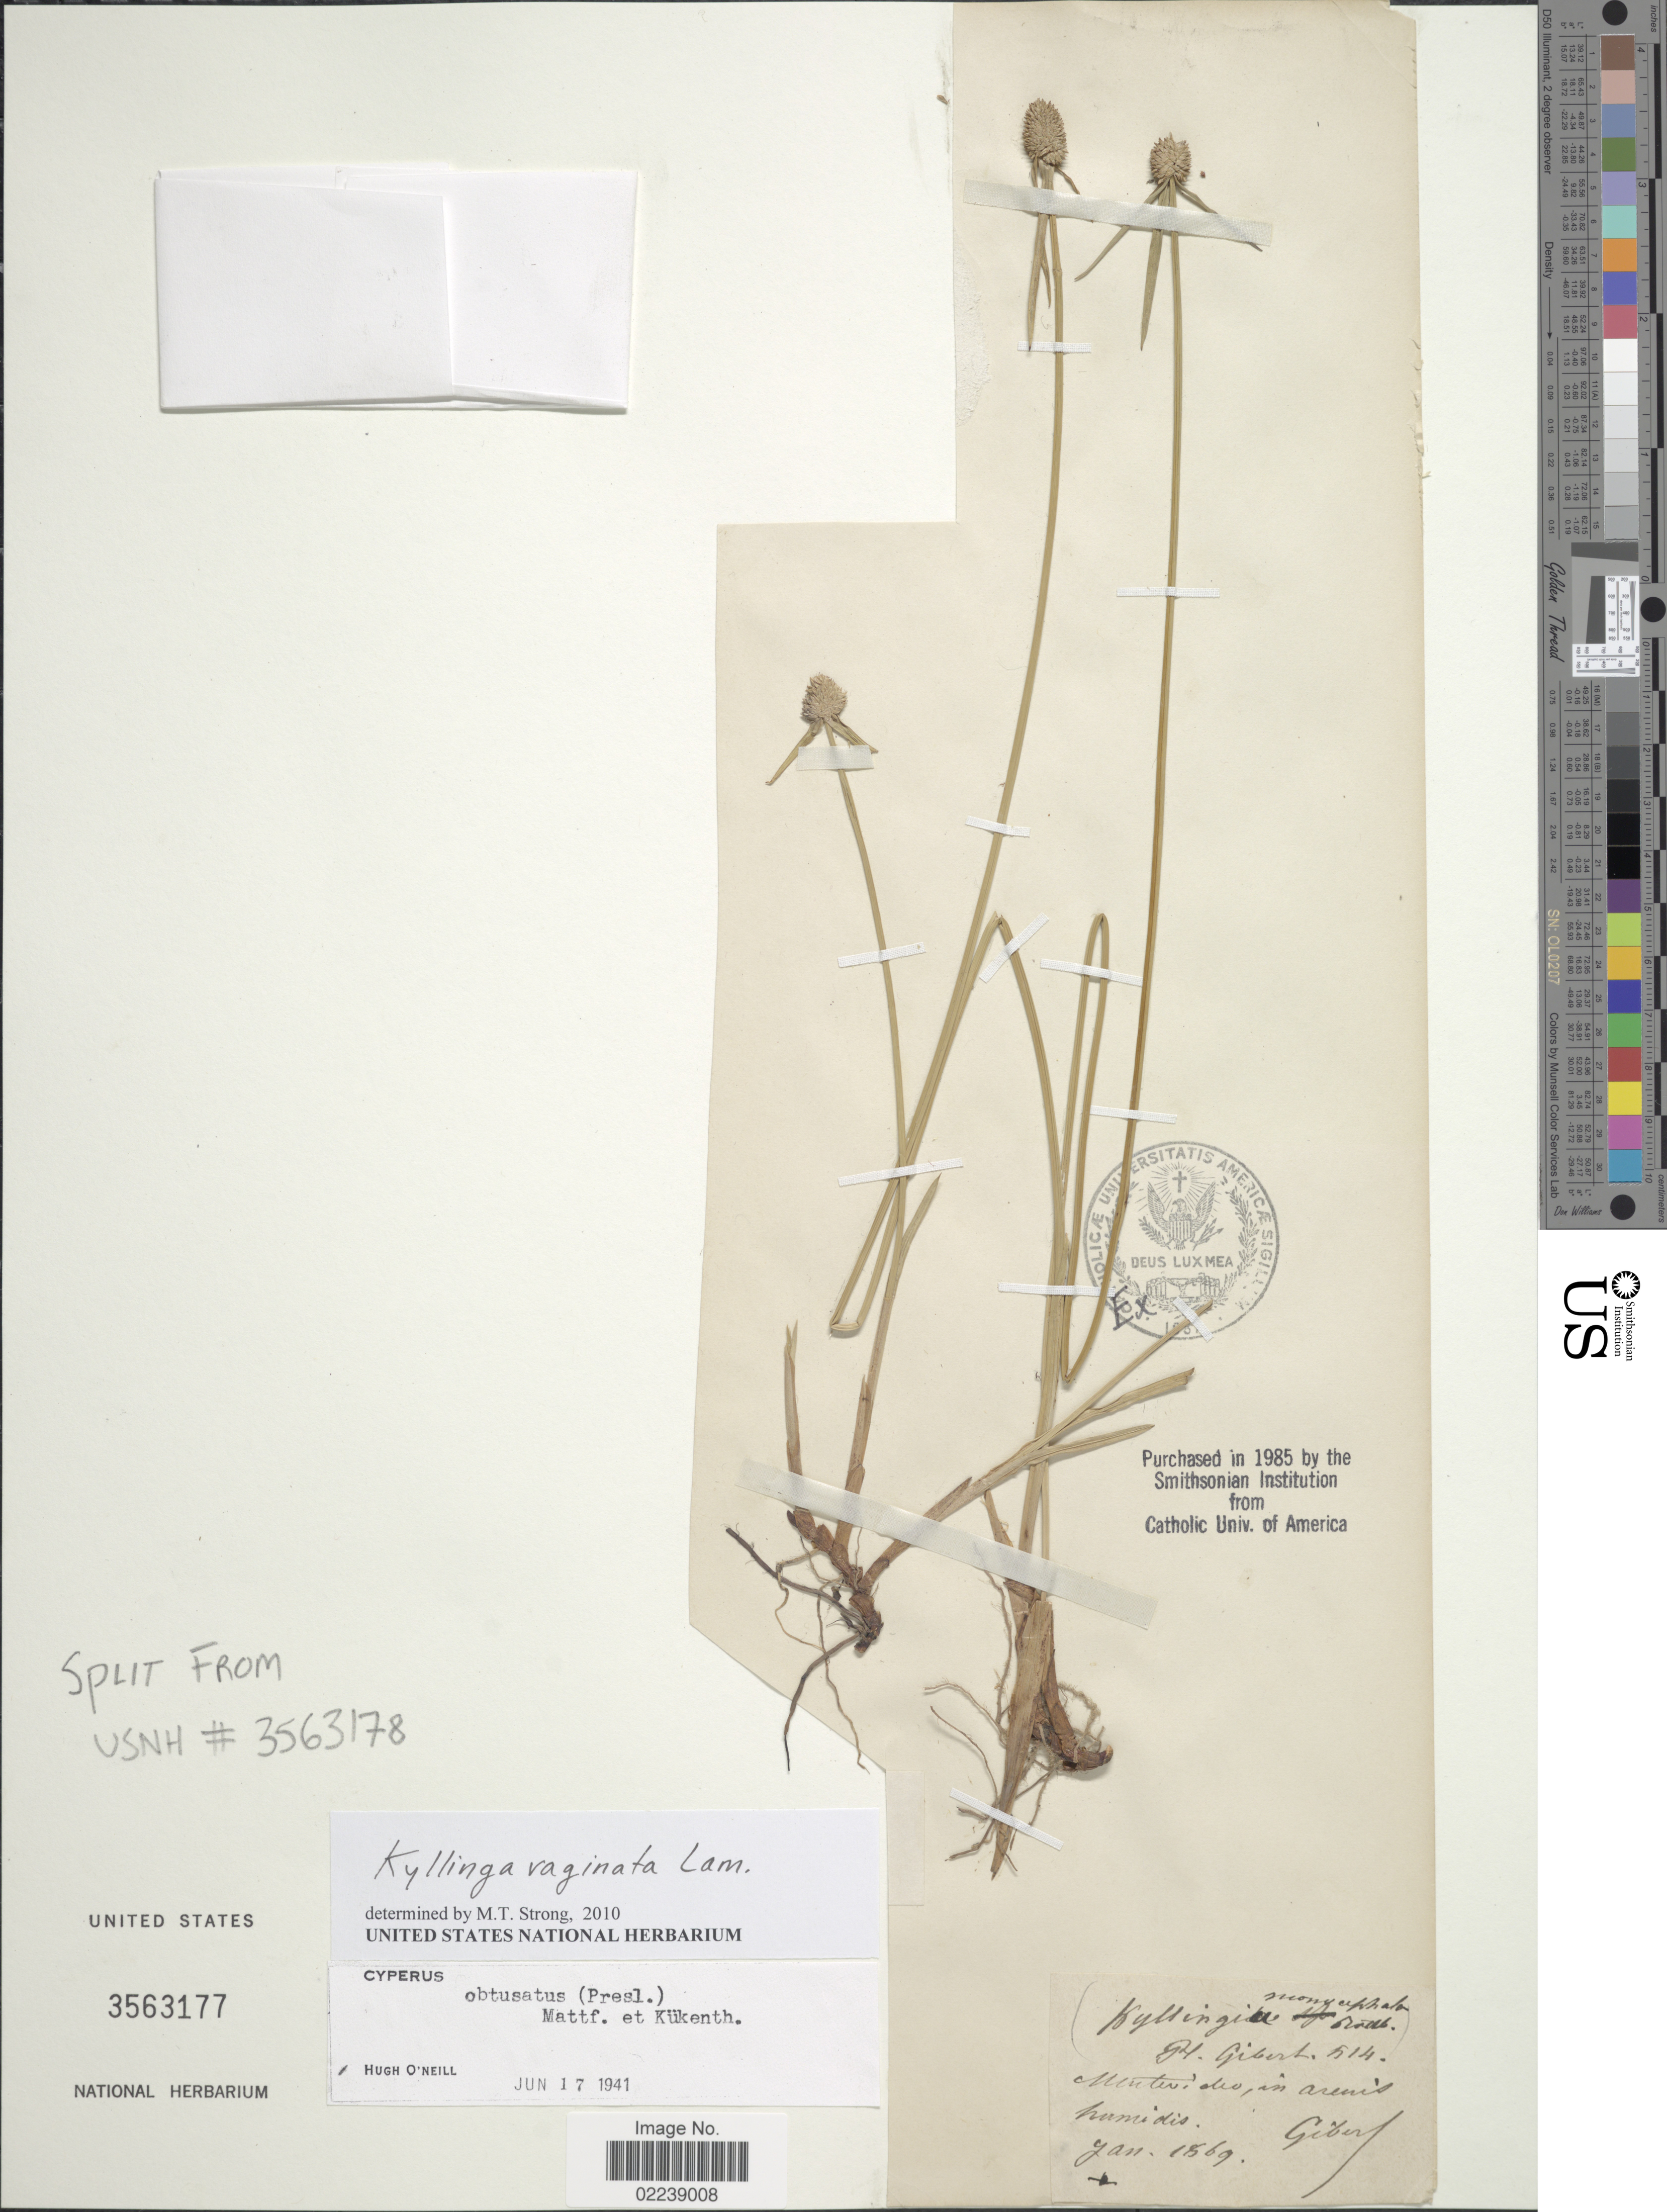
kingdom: Plantae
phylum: Tracheophyta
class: Liliopsida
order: Poales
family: Cyperaceae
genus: Cyperus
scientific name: Cyperus obtusatus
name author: (J. Presl & C. Presl) Mattf. & Kük.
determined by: Strong, M. T., (US), Smithsonian Institution - National Museum of Natural History (UNITED STATES)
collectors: Gibert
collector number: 514?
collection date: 1869-01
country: Uruguay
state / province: Montevideo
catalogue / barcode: US 3563177